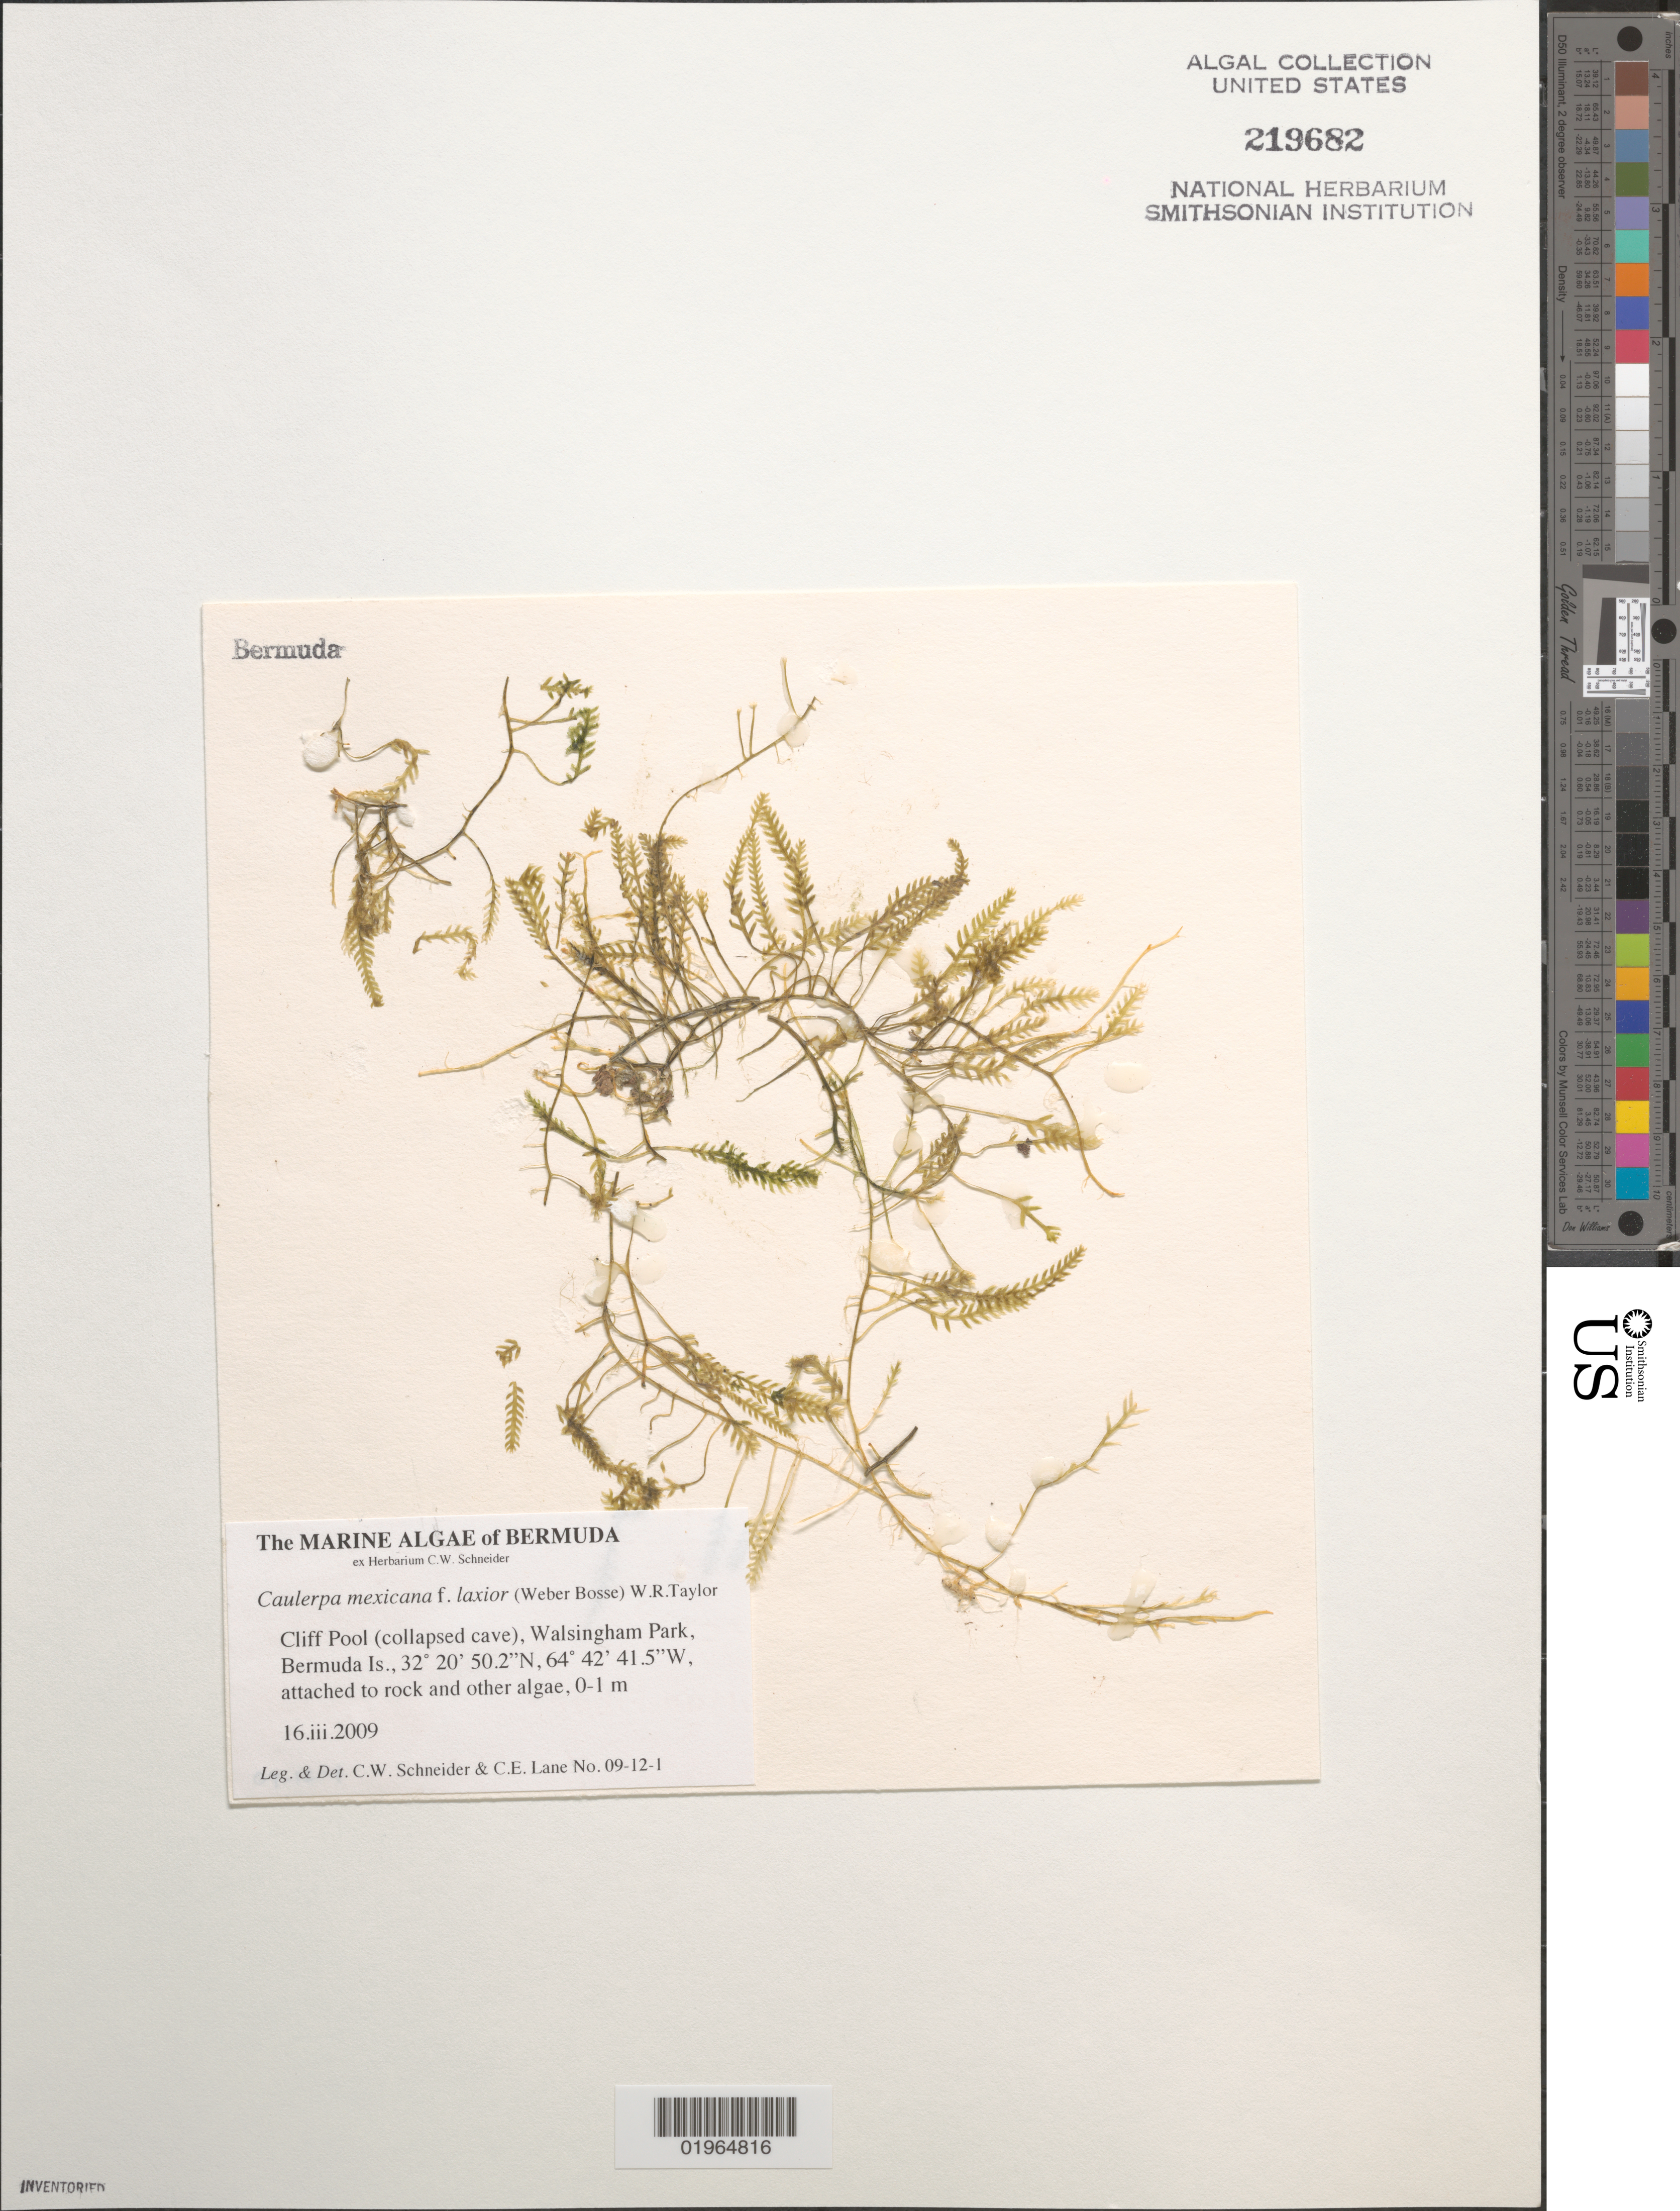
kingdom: Plantae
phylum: Chlorophyta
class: Ulvophyceae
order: Bryopsidales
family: Caulerpaceae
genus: Caulerpa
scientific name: Caulerpa mexicana f. laxior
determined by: Schneider, C. W.; Lane, C. E.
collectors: C. W. Schneider & C. E. Lane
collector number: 09-12-1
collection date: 2009-03-16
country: Bermuda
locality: Cliff Pool (collapsed cave), Walsingham Park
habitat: Attached to rock and other algae.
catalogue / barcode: US 219682